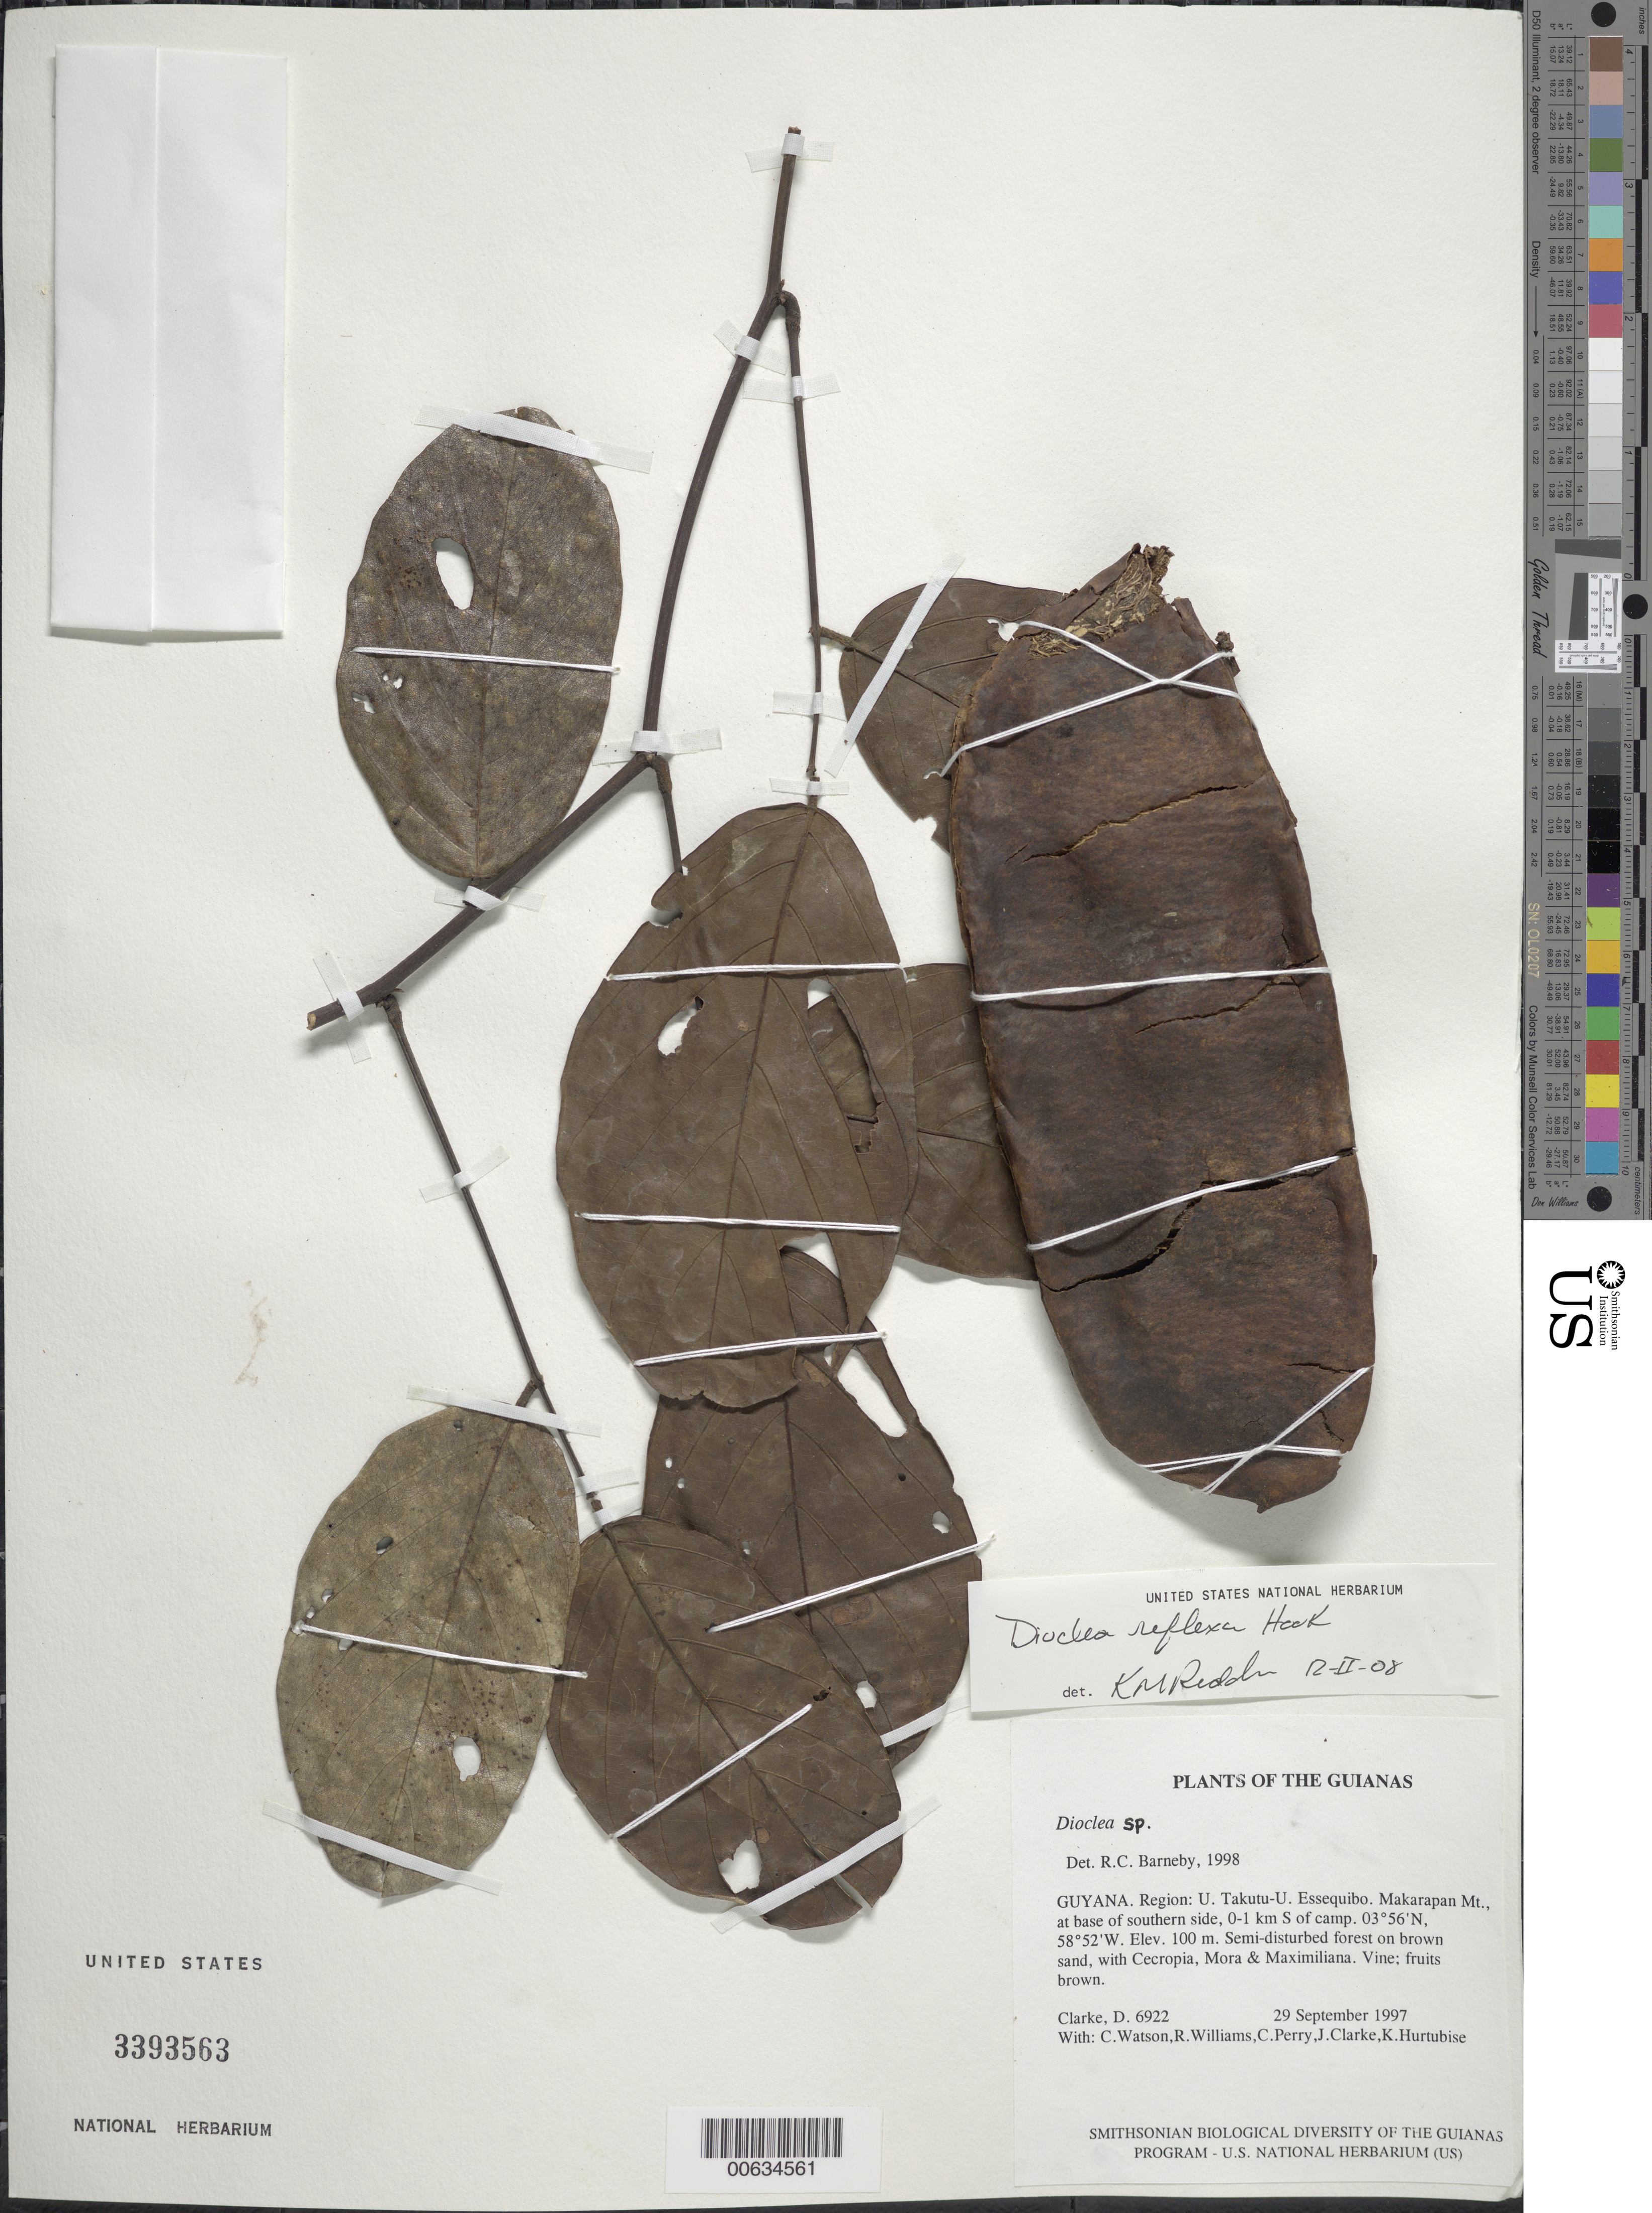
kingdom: Plantae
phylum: Tracheophyta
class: Magnoliopsida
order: Fabales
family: Fabaceae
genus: Macropsychanthus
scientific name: Macropsychanthus comosus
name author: (G. Mey.) L.P. Queiroz & Snak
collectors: H. D. Clarke, C. Watson, R. Williams, C. Perry, J. Clarke & K. Hurtubise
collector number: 6922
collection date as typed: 29 September 1997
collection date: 1997-09-29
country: Guyana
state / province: U. Takutu-U. Essequibo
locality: Makarapan Mt., at base of southern side, 0-1 km S of camp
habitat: Semi-disturbed forest on brown sand, with Cecropia, Mora & Maximiliana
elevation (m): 100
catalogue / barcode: US 3393563